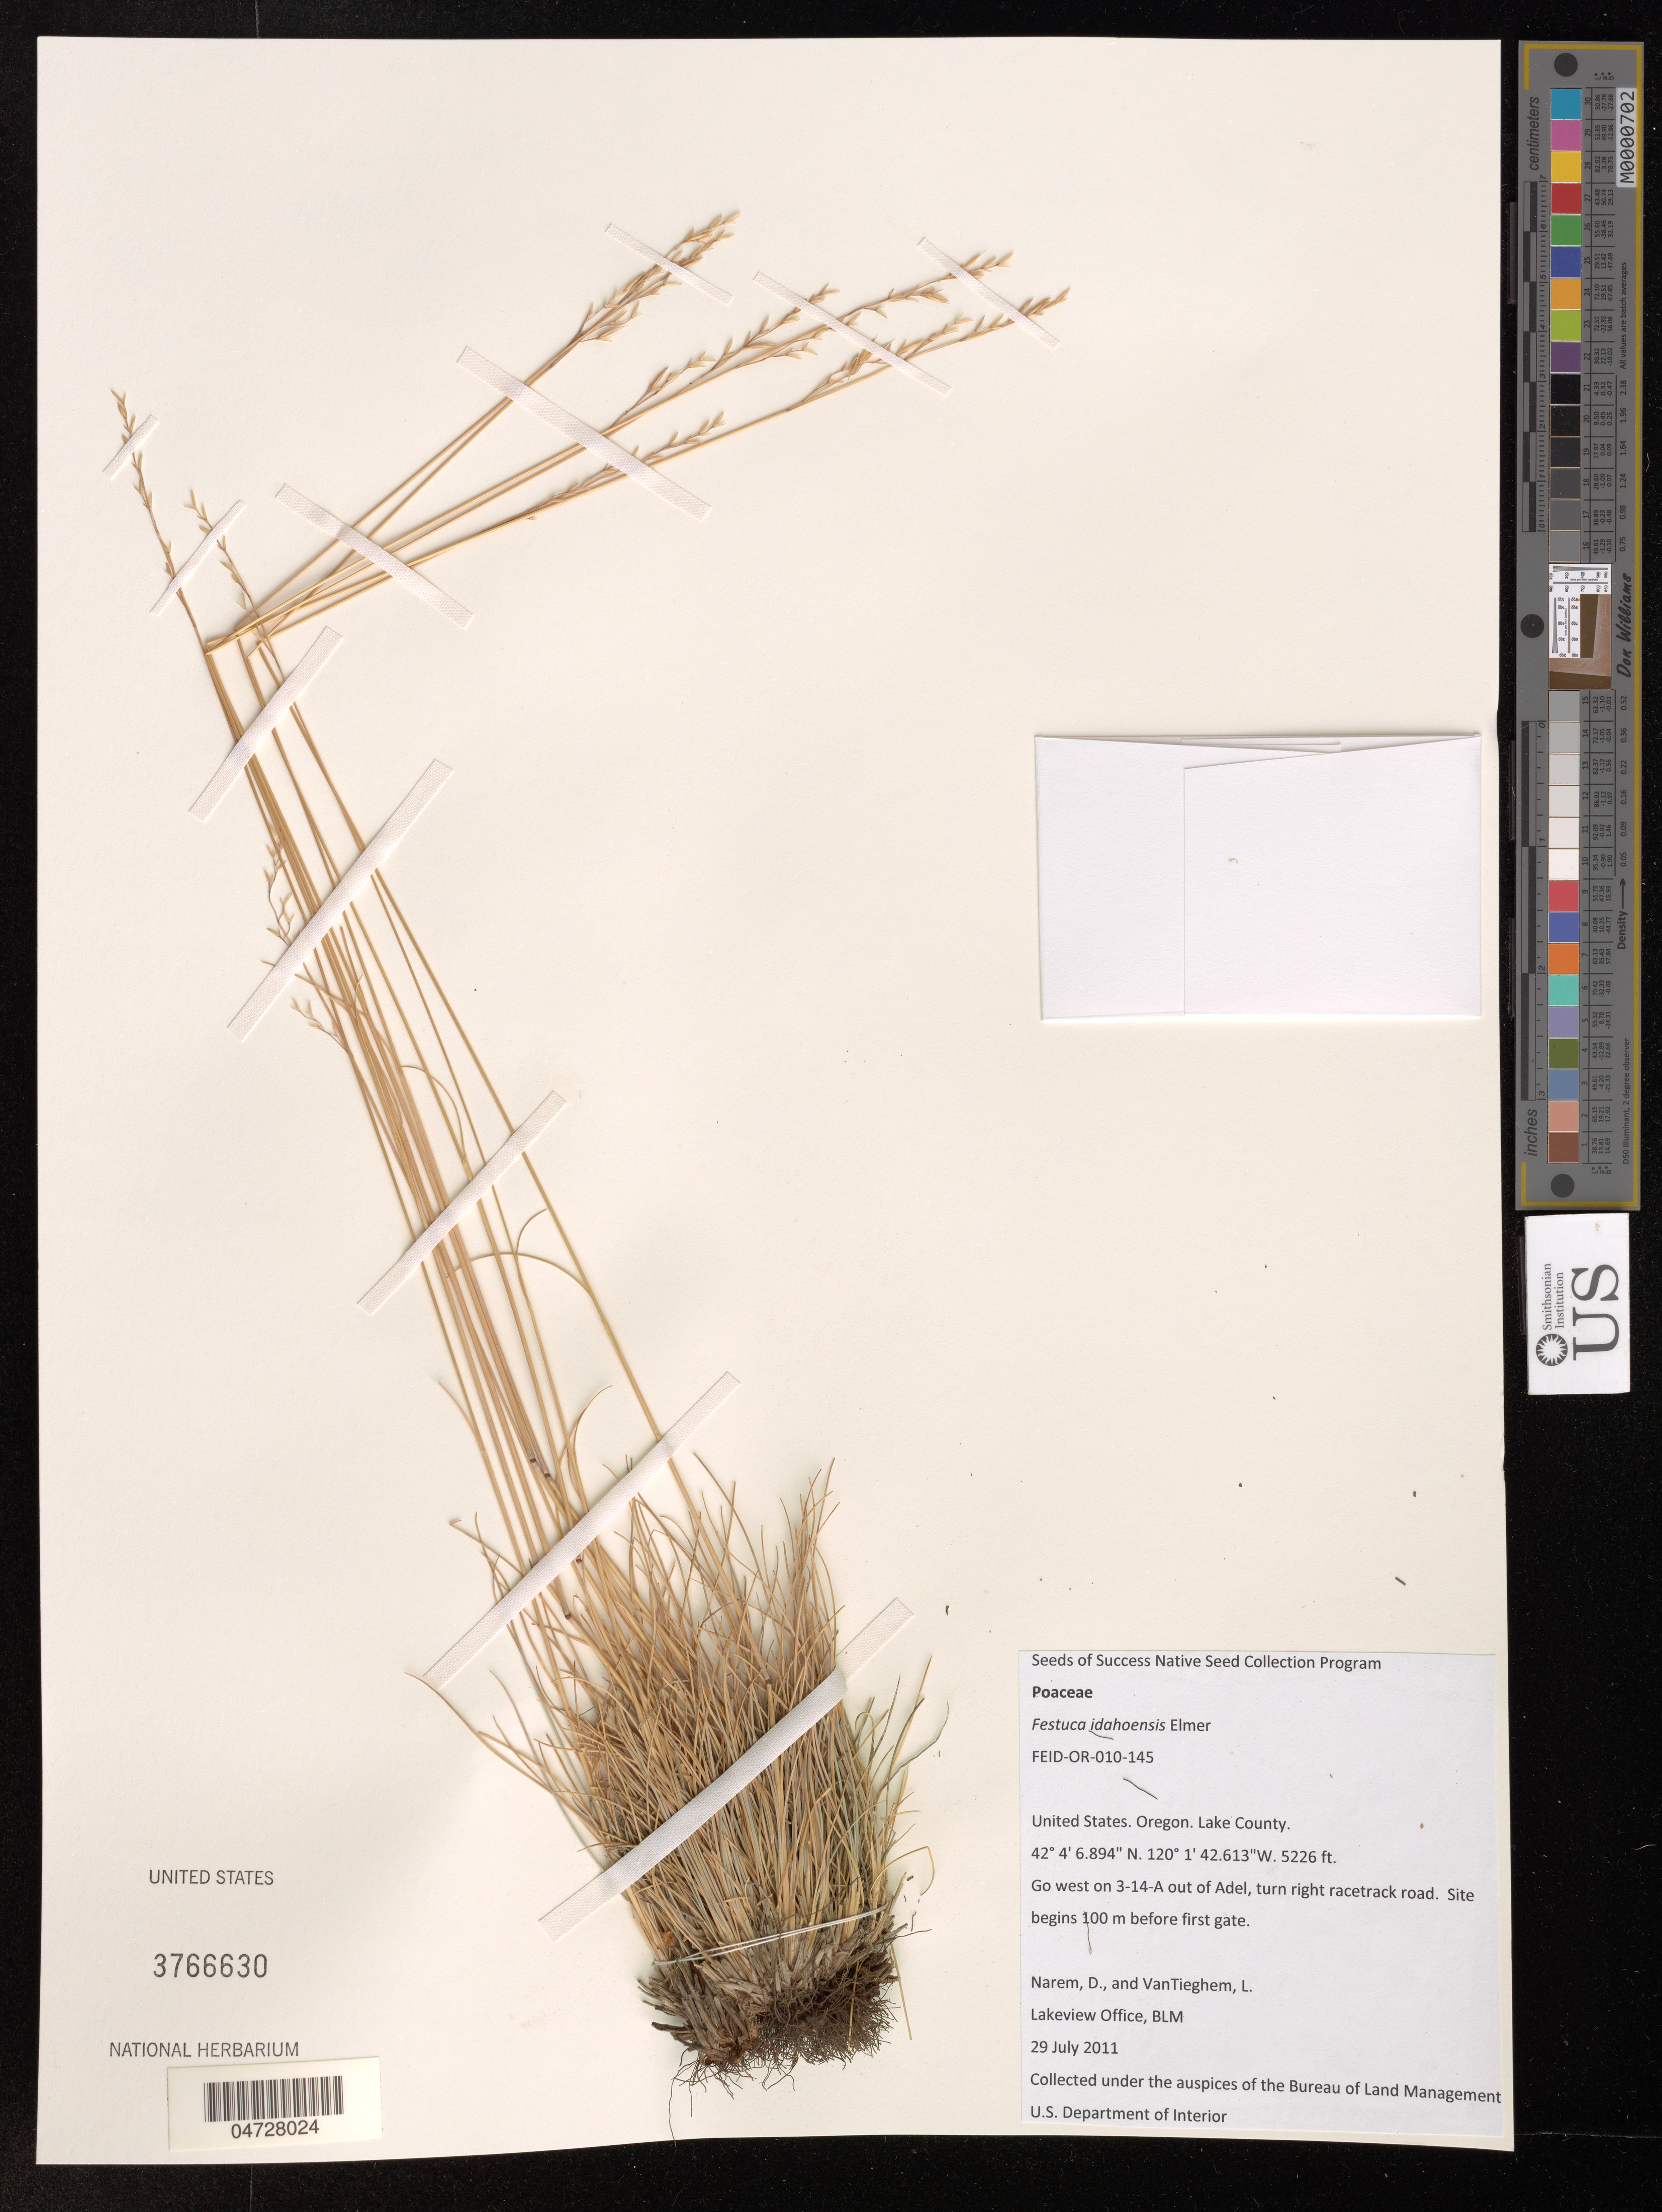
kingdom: Plantae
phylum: Tracheophyta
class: Liliopsida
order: Poales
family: Poaceae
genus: Festuca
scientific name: Festuca idahoensis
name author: Elmer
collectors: D. Narem & L. VanTieghem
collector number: FEID-OR-010-145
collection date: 2011-07-29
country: United States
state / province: Oregon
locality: Lake County, Go west on 3-14-A out of Adel, turn right racetrack road.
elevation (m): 1593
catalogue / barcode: US 3766630